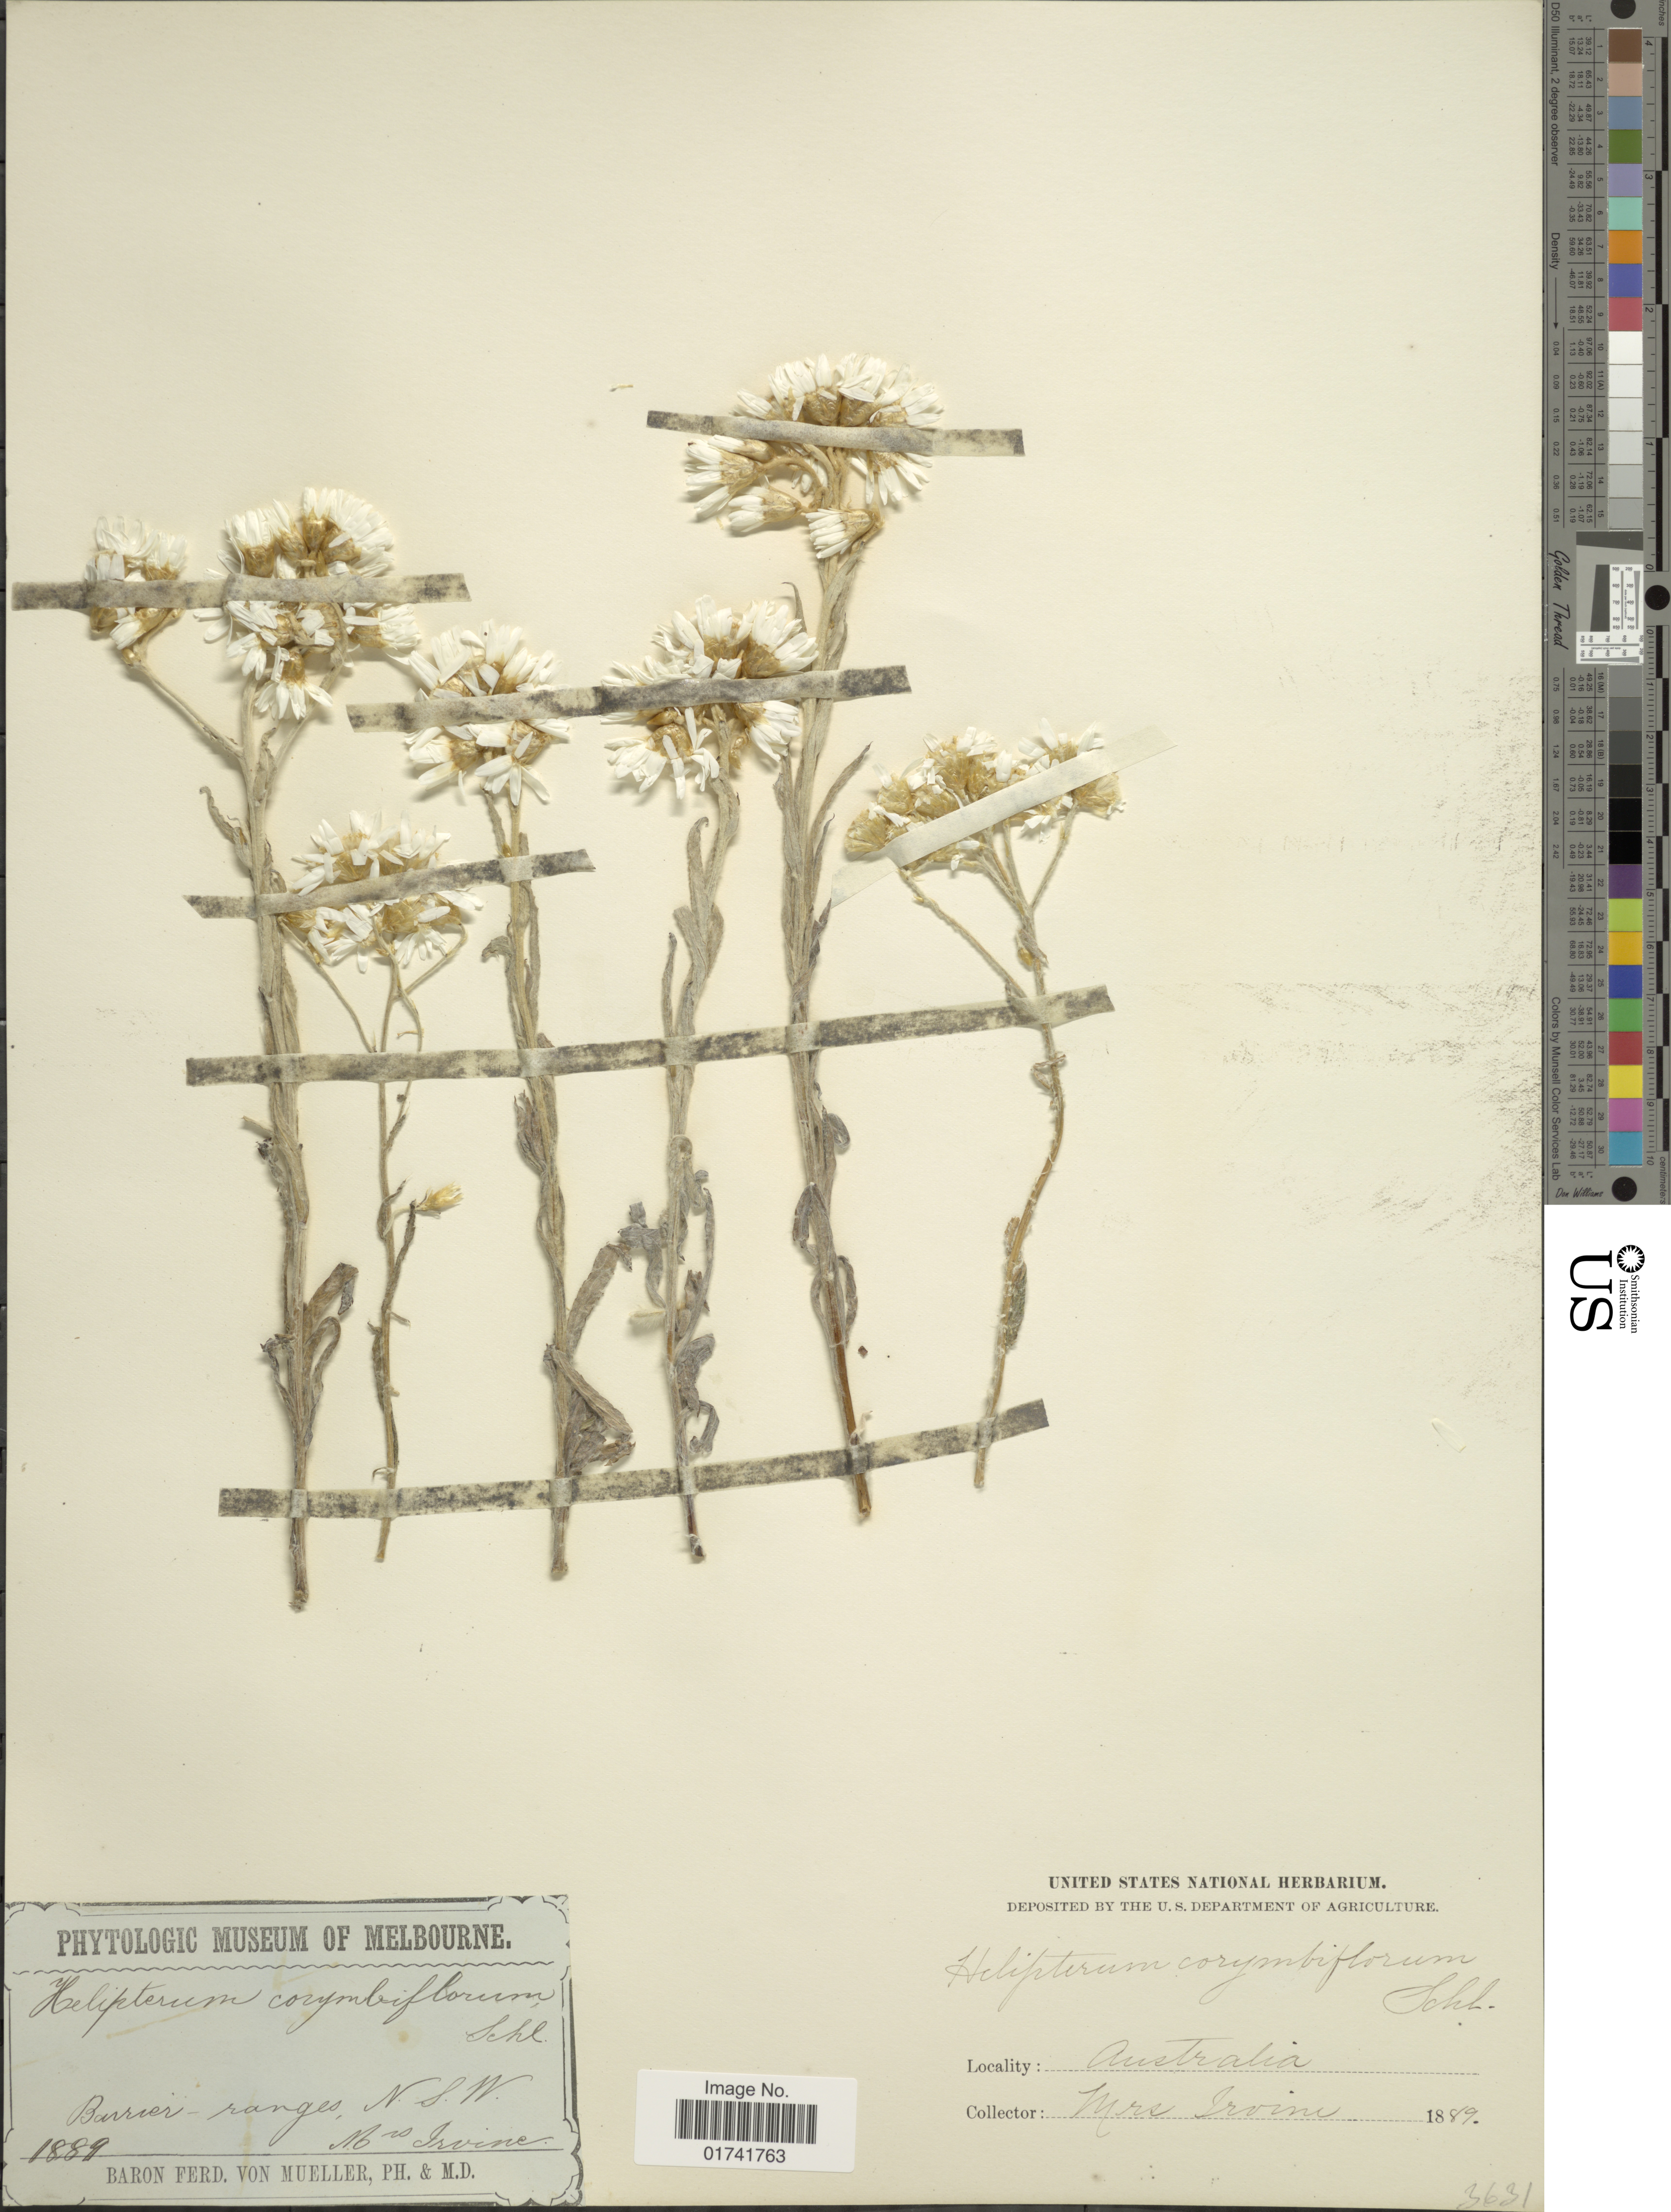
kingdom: Plantae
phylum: Tracheophyta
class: Magnoliopsida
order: Asterales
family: Asteraceae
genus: Rhodanthe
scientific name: Rhodanthe corymbiflora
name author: (Schltdl.) Paul G. Wilson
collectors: Irvine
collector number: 3631?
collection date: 1889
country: Australia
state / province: New South Wales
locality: Barrier-ranges.